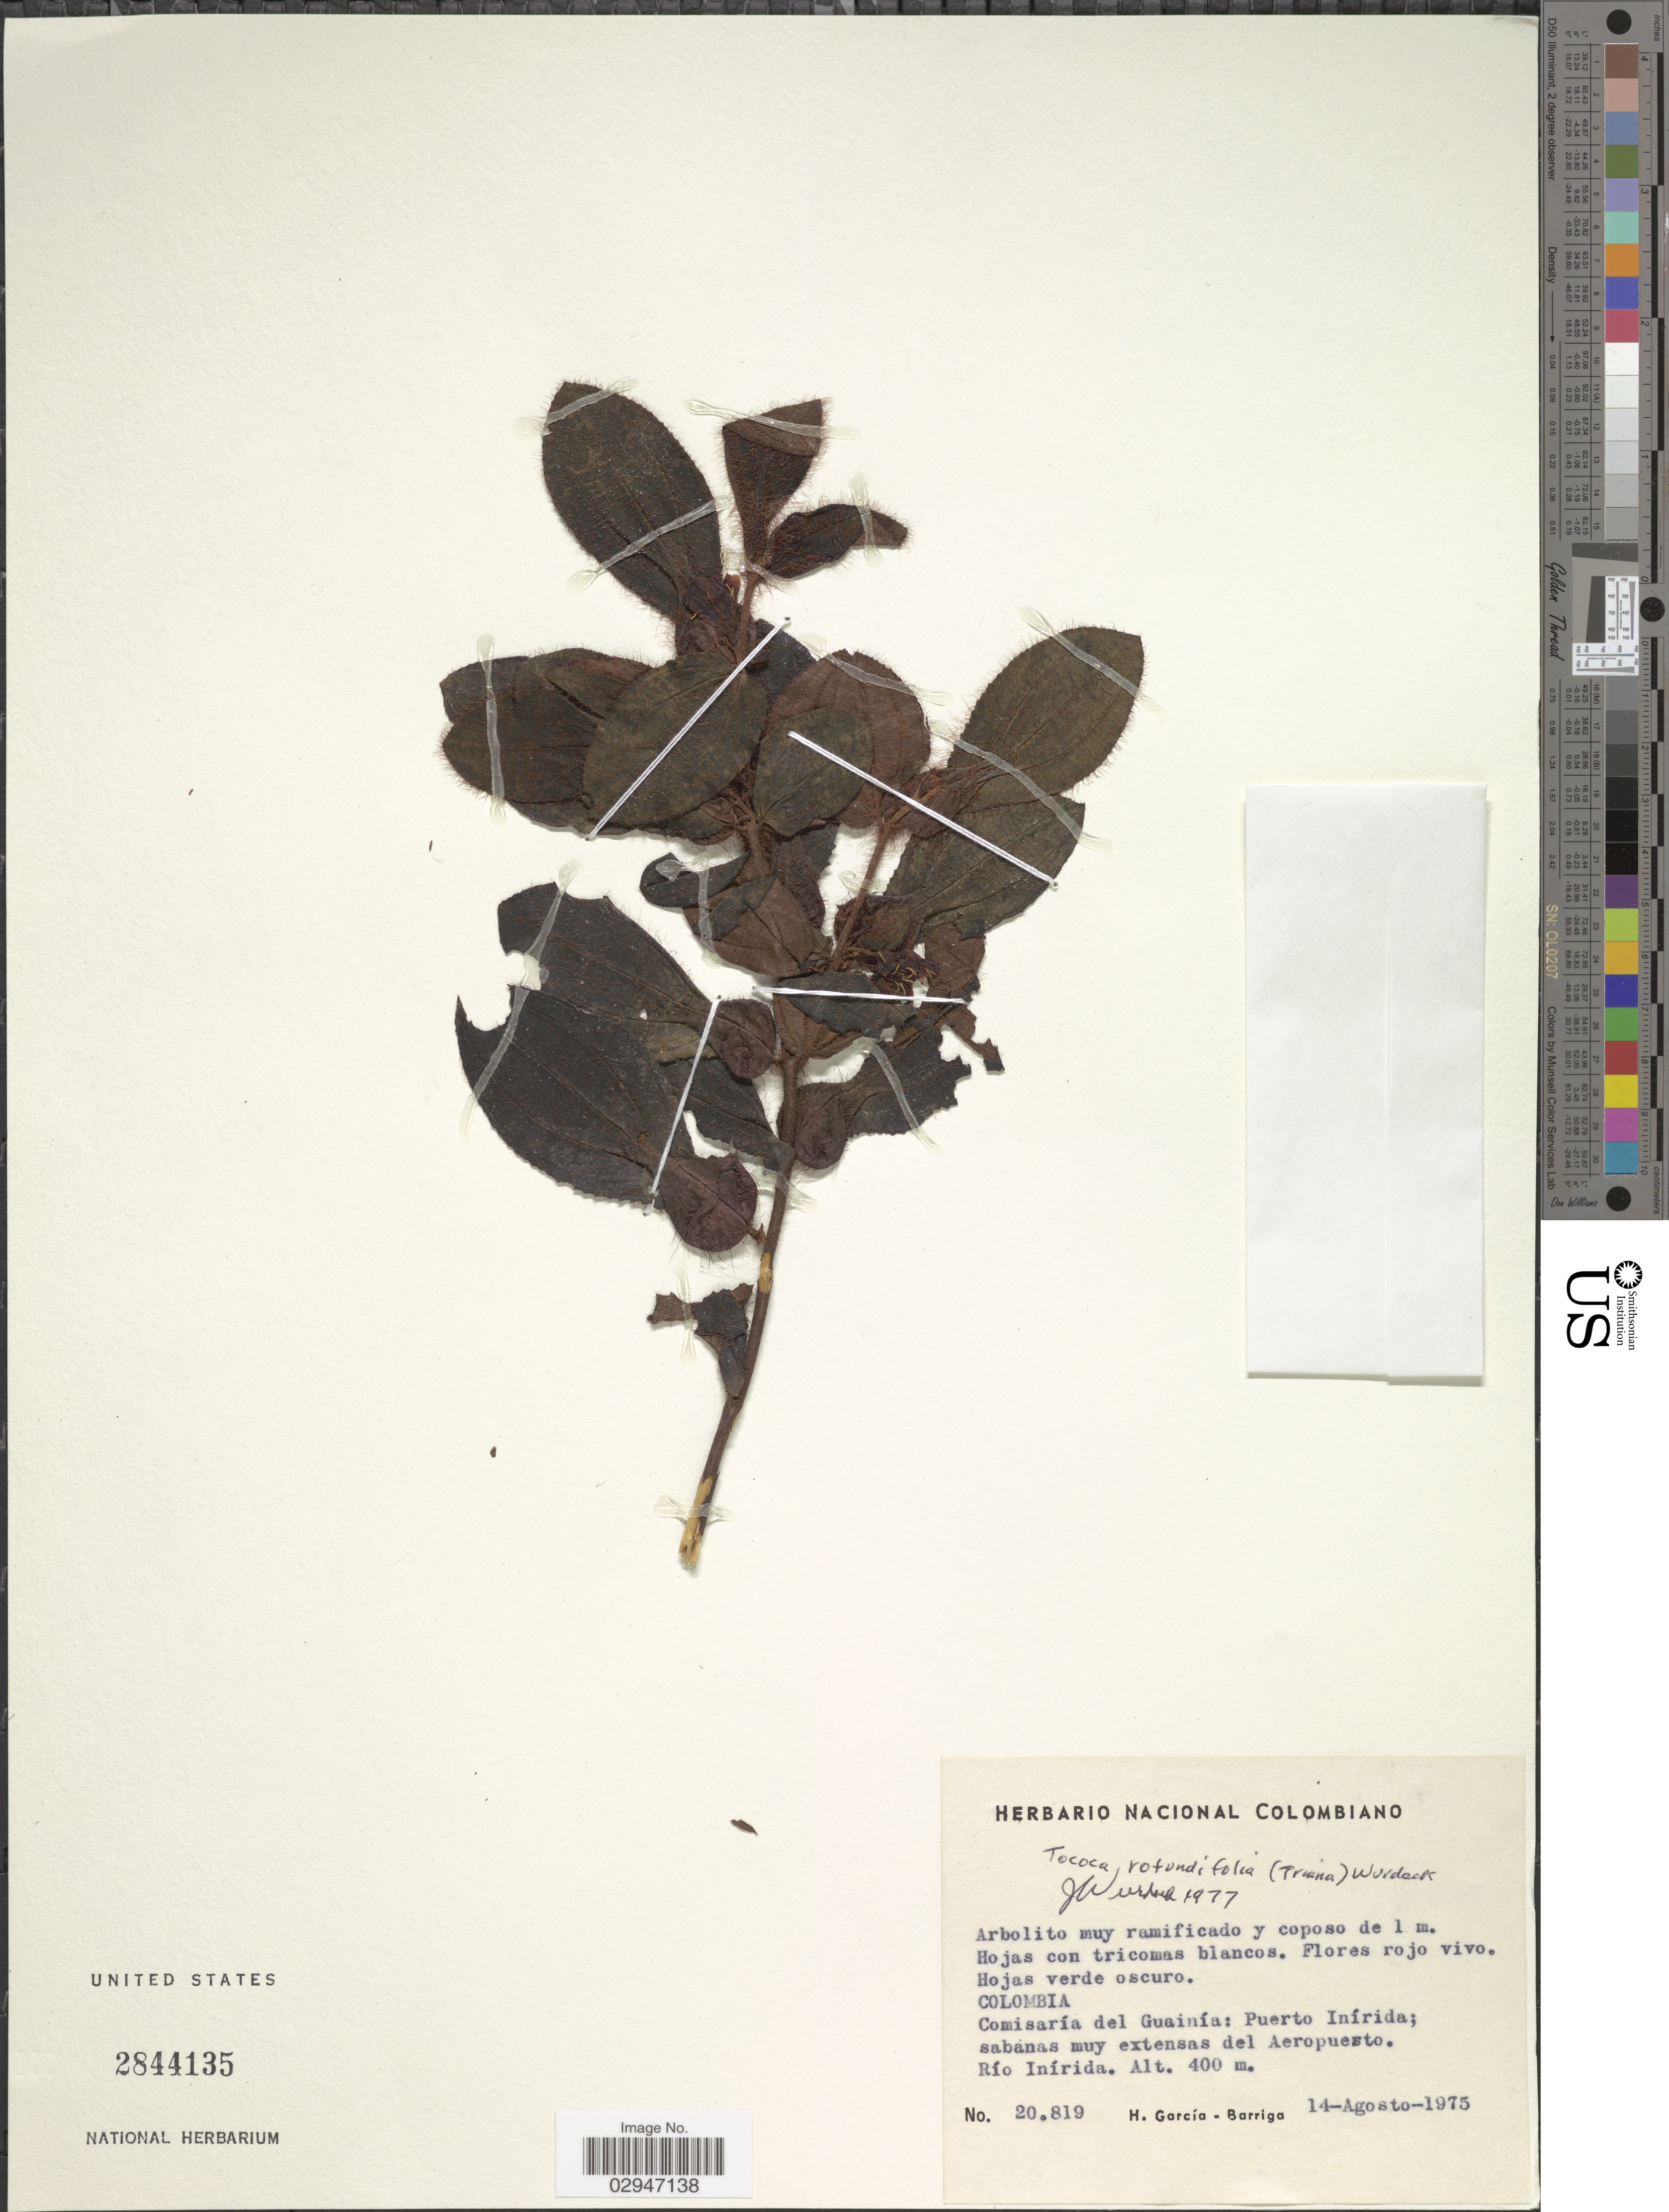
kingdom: Plantae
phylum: Tracheophyta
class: Magnoliopsida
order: Myrtales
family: Melastomataceae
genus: Tococa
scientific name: Tococa rotundifolia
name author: (Triana) Wurdack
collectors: H. García Barriga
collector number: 20819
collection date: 1975-08-14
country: Colombia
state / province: Guainía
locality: Comisaría del Guainía: Puerto Inírida; sabanas muy extensas del Aeropuerto. Río Inírida.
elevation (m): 400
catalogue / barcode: US 2844135